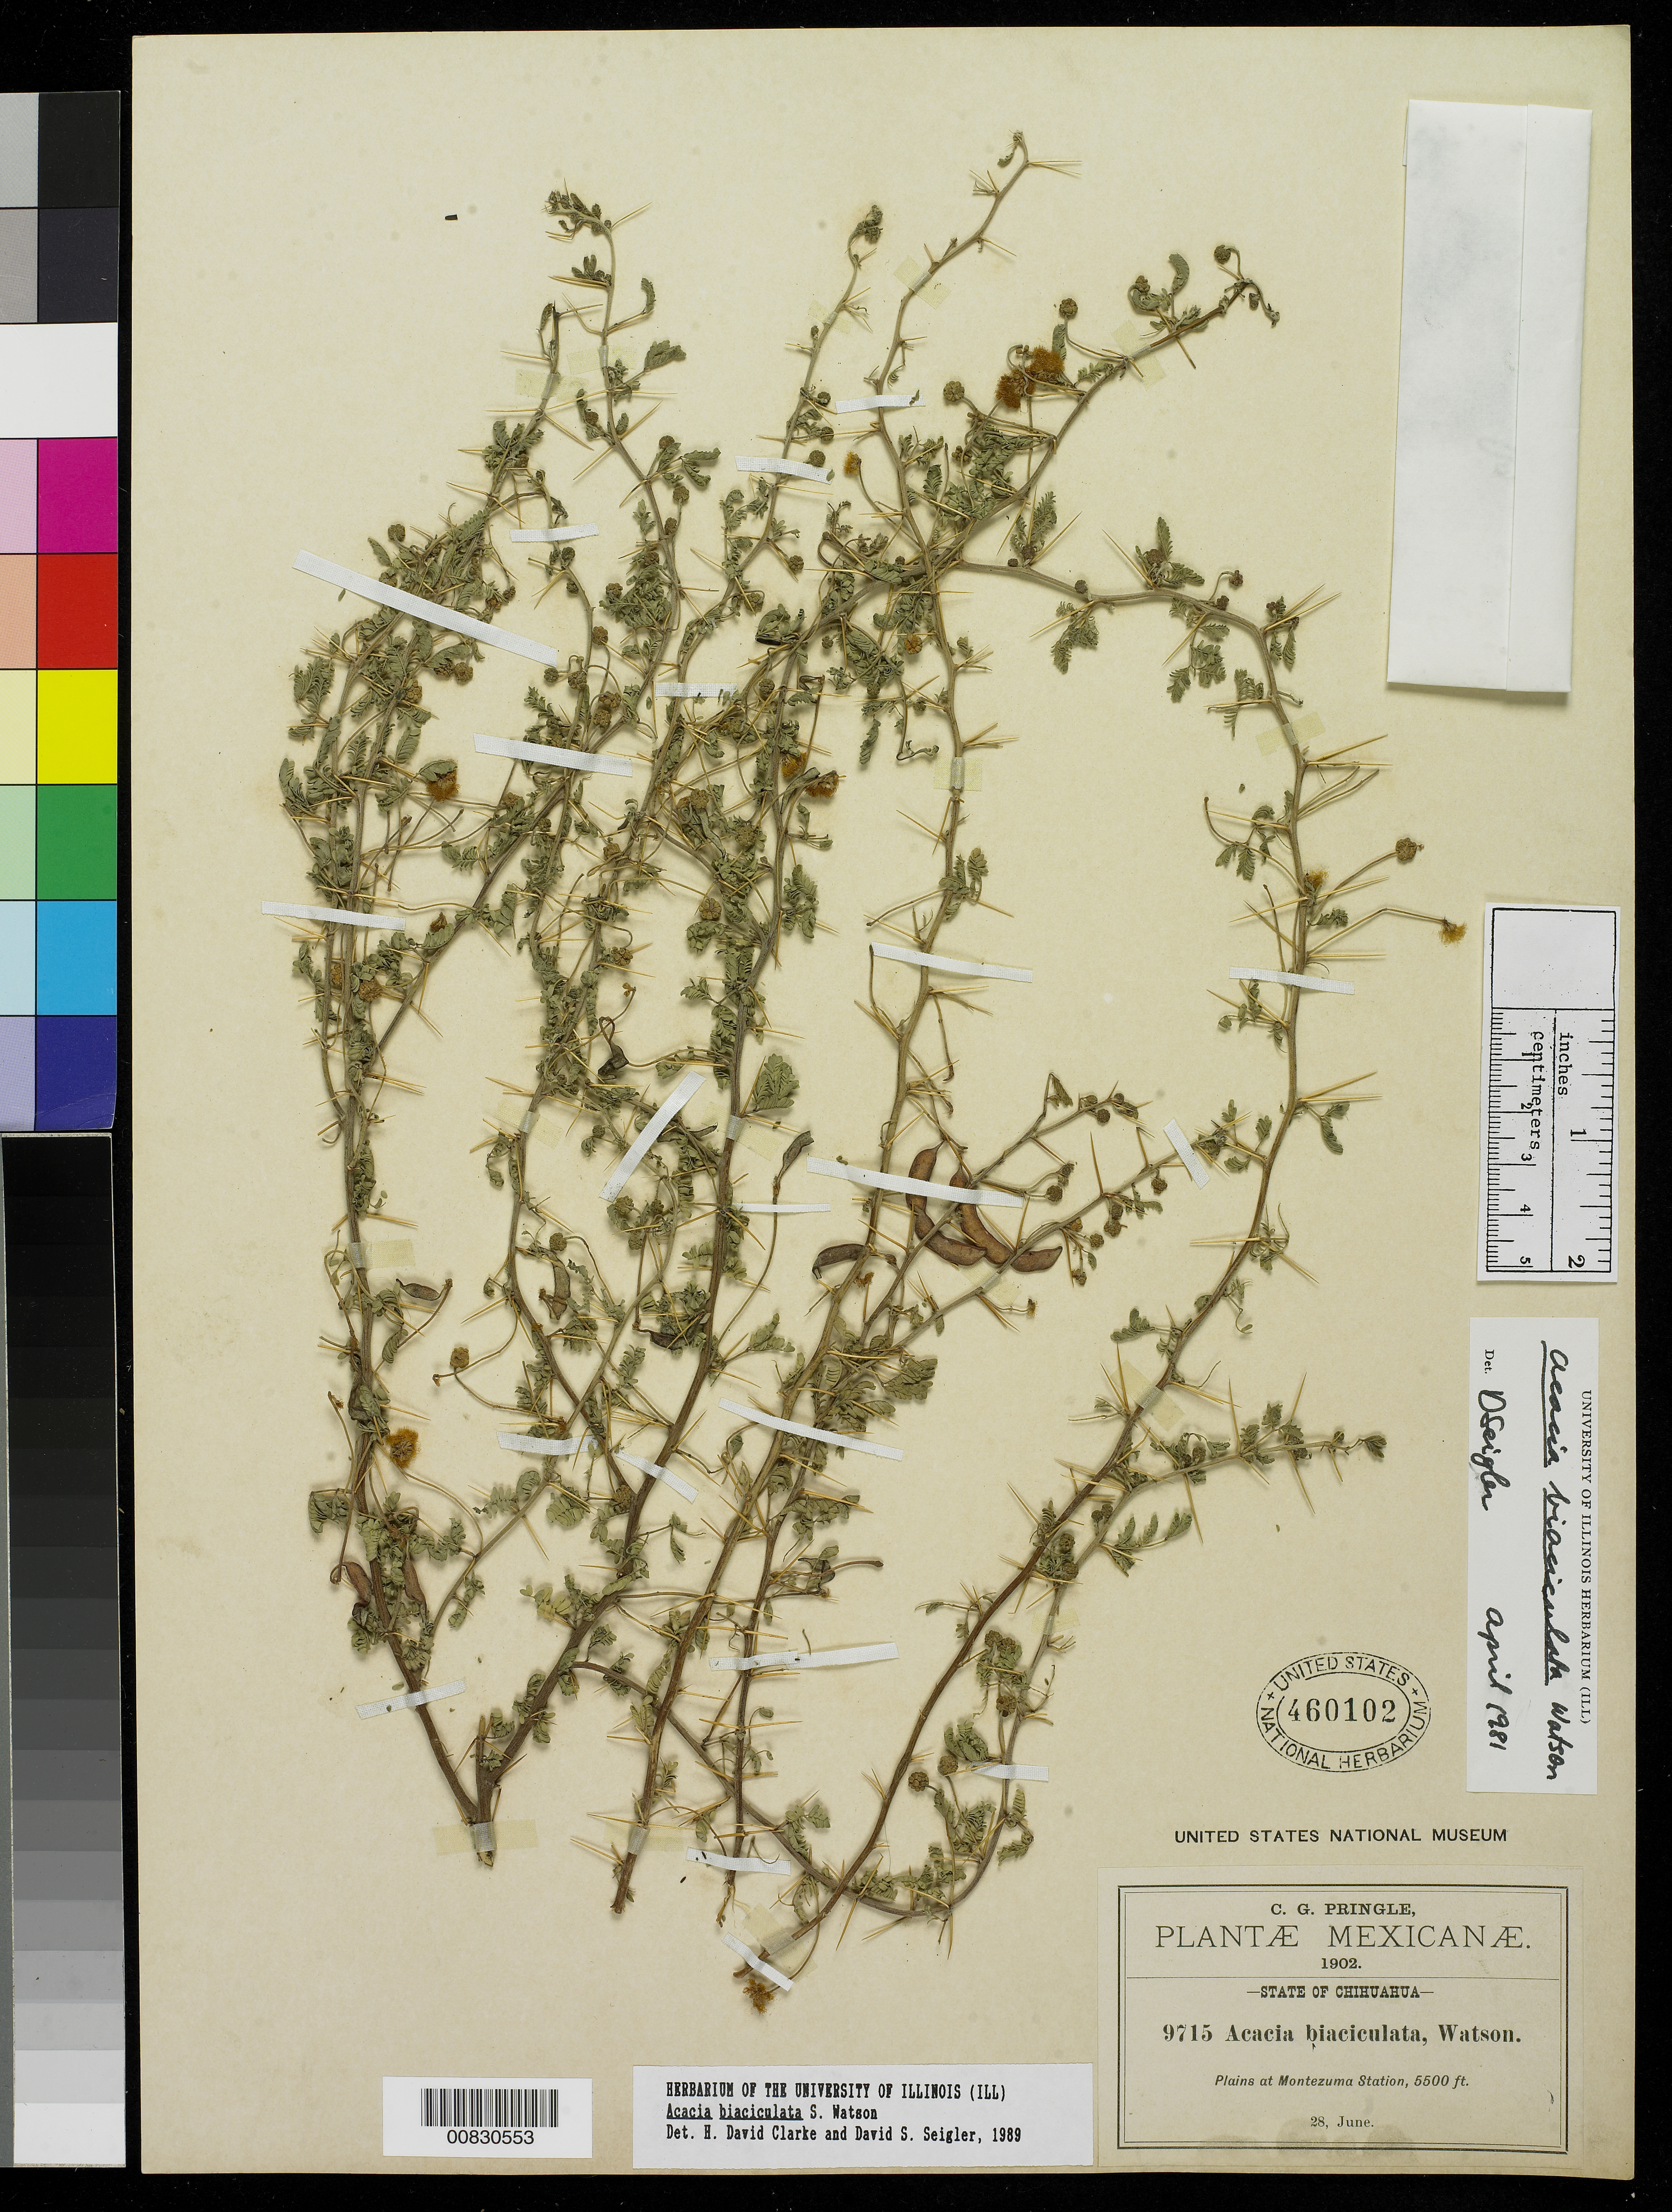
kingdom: Plantae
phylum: Tracheophyta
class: Magnoliopsida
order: Fabales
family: Fabaceae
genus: Vachellia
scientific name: Vachellia biaciculata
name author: (S. Watson) Seigler & Ebinger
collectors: C. G. Pringle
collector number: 9715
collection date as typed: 28 Jun 1902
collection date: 1902-06-28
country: Mexico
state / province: Chihuahua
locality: Plains at Montezuma Station, Chihuahua.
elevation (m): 1676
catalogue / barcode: US 460102